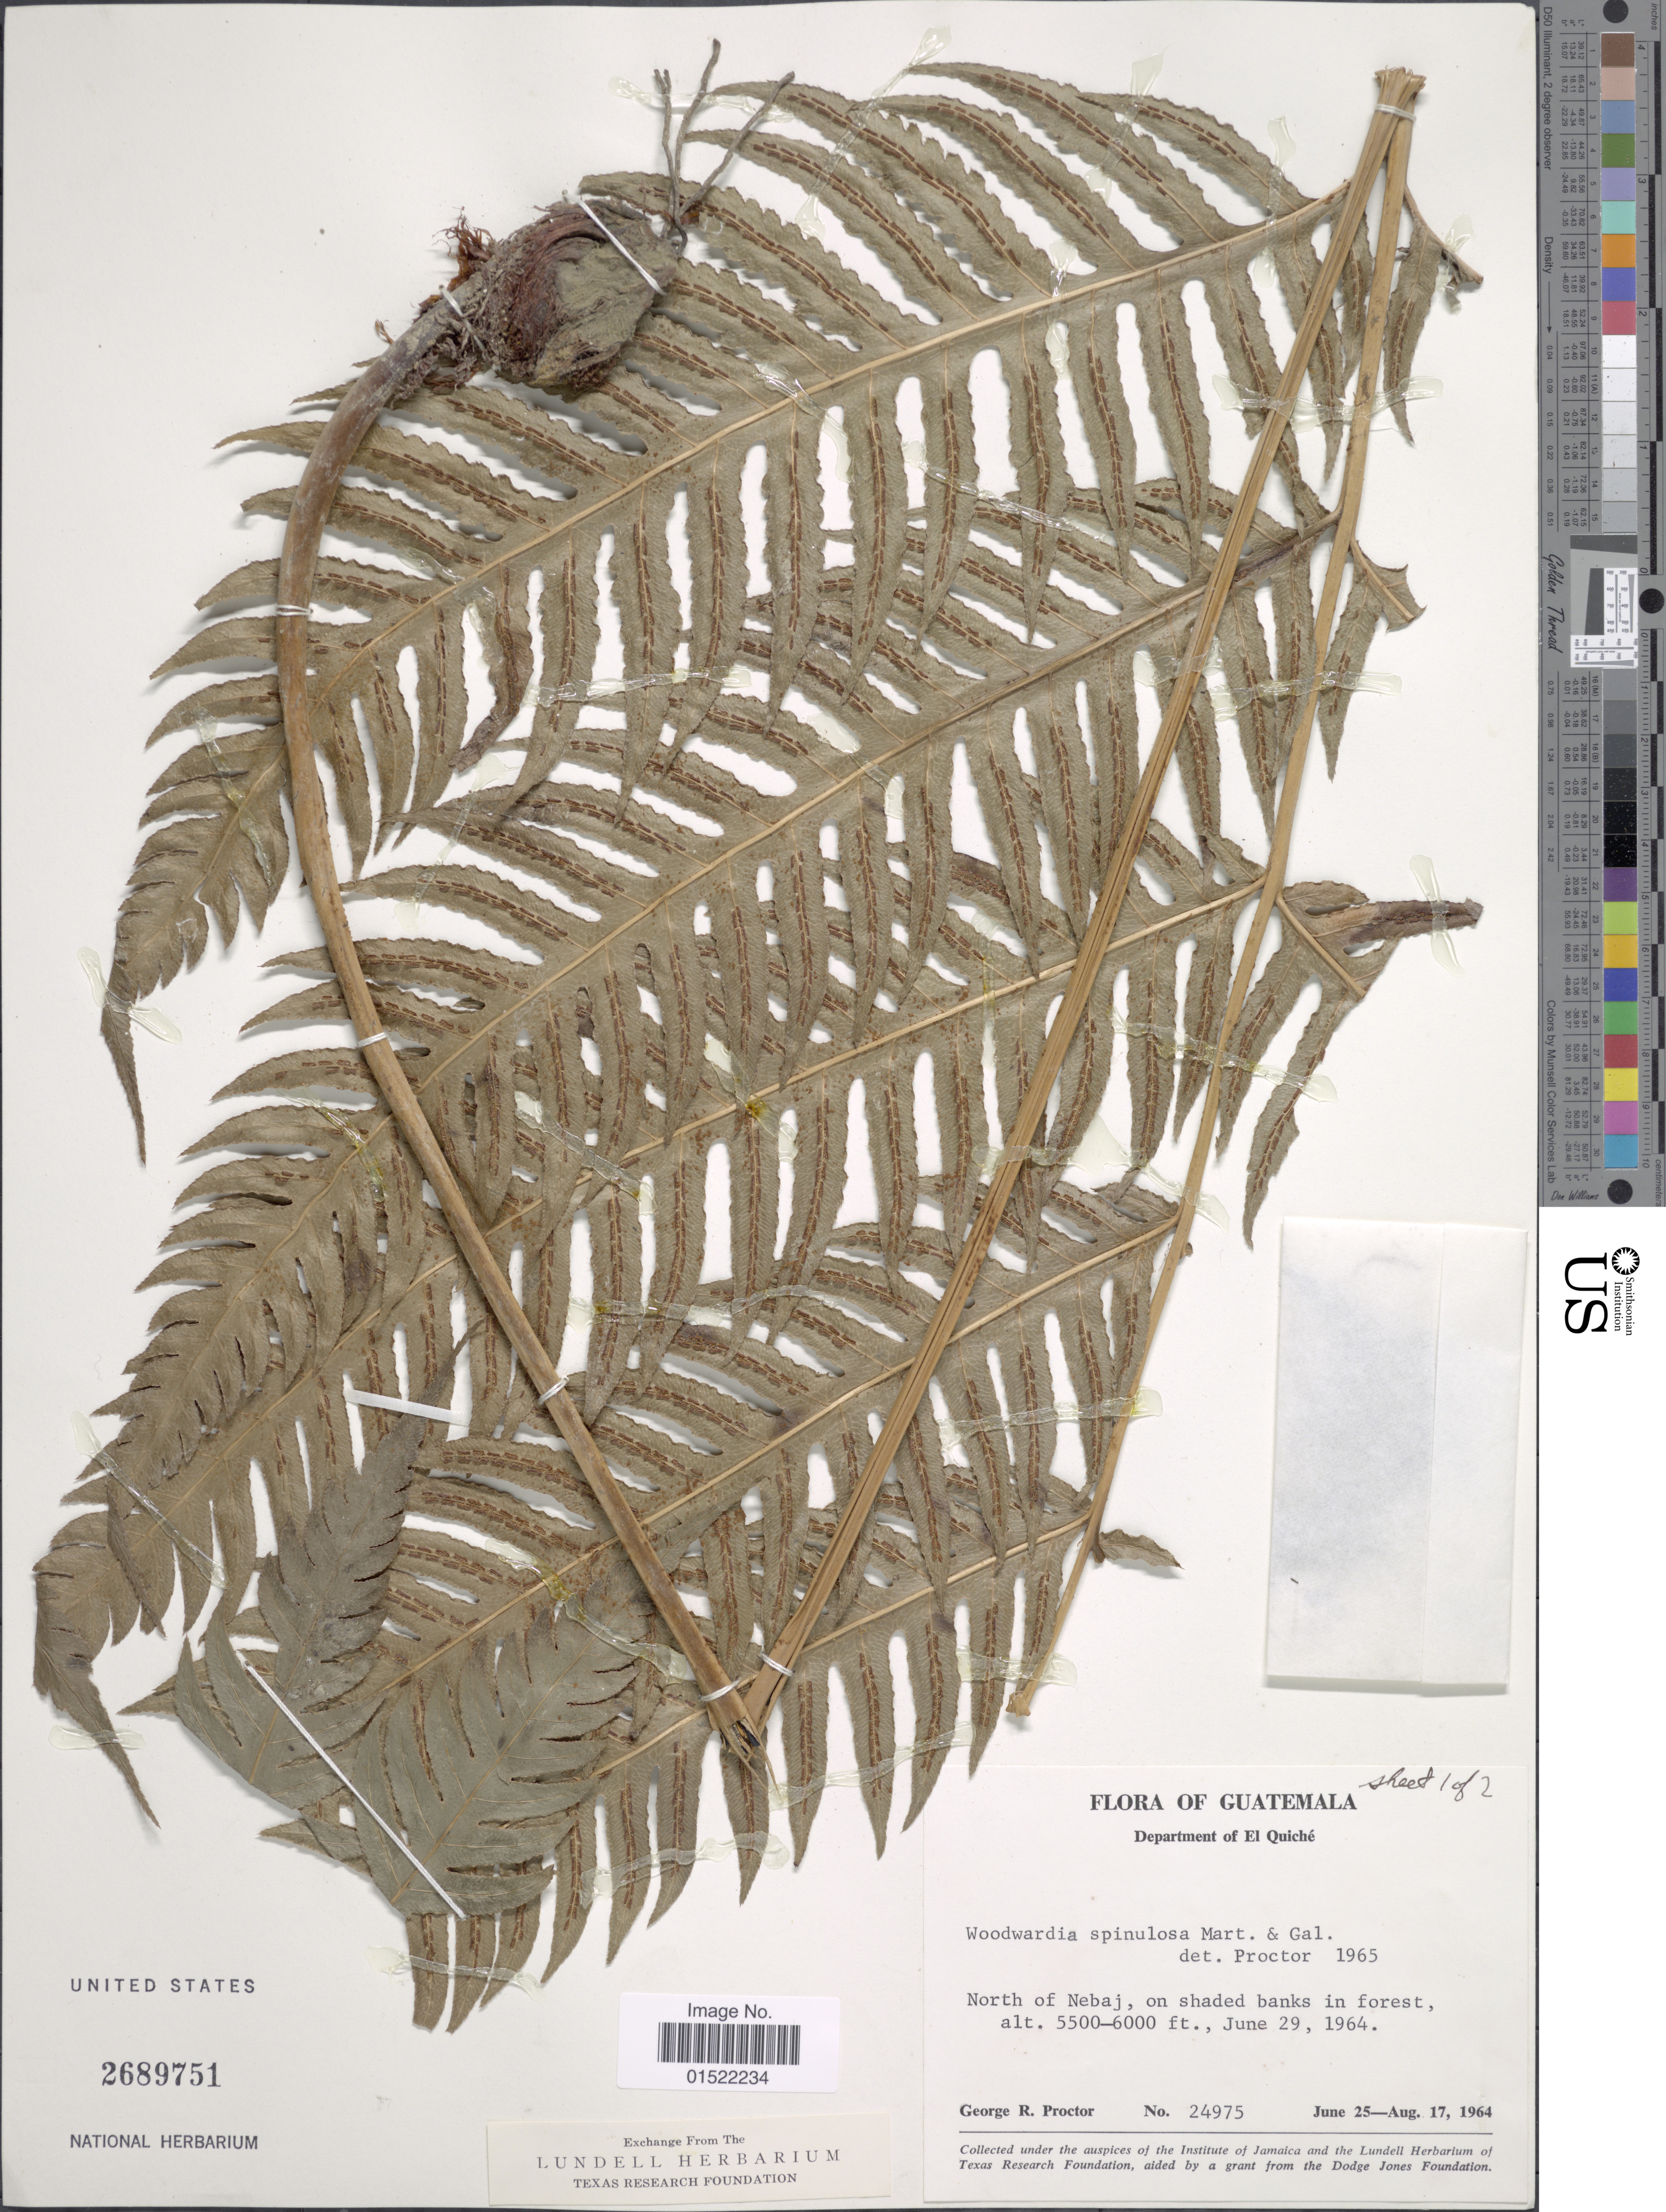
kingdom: Plantae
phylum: Tracheophyta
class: Polypodiopsida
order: Polypodiales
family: Blechnaceae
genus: Woodwardia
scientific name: Woodwardia spinulosa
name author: M. Martens & Galeotti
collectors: G. R. Proctor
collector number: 24975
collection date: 1964-06-25/1964-08-17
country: Guatemala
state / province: El Quiché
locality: Department El Quiche, north of Nebaj, on shaded banks in forest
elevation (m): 1676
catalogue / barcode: US 2689751